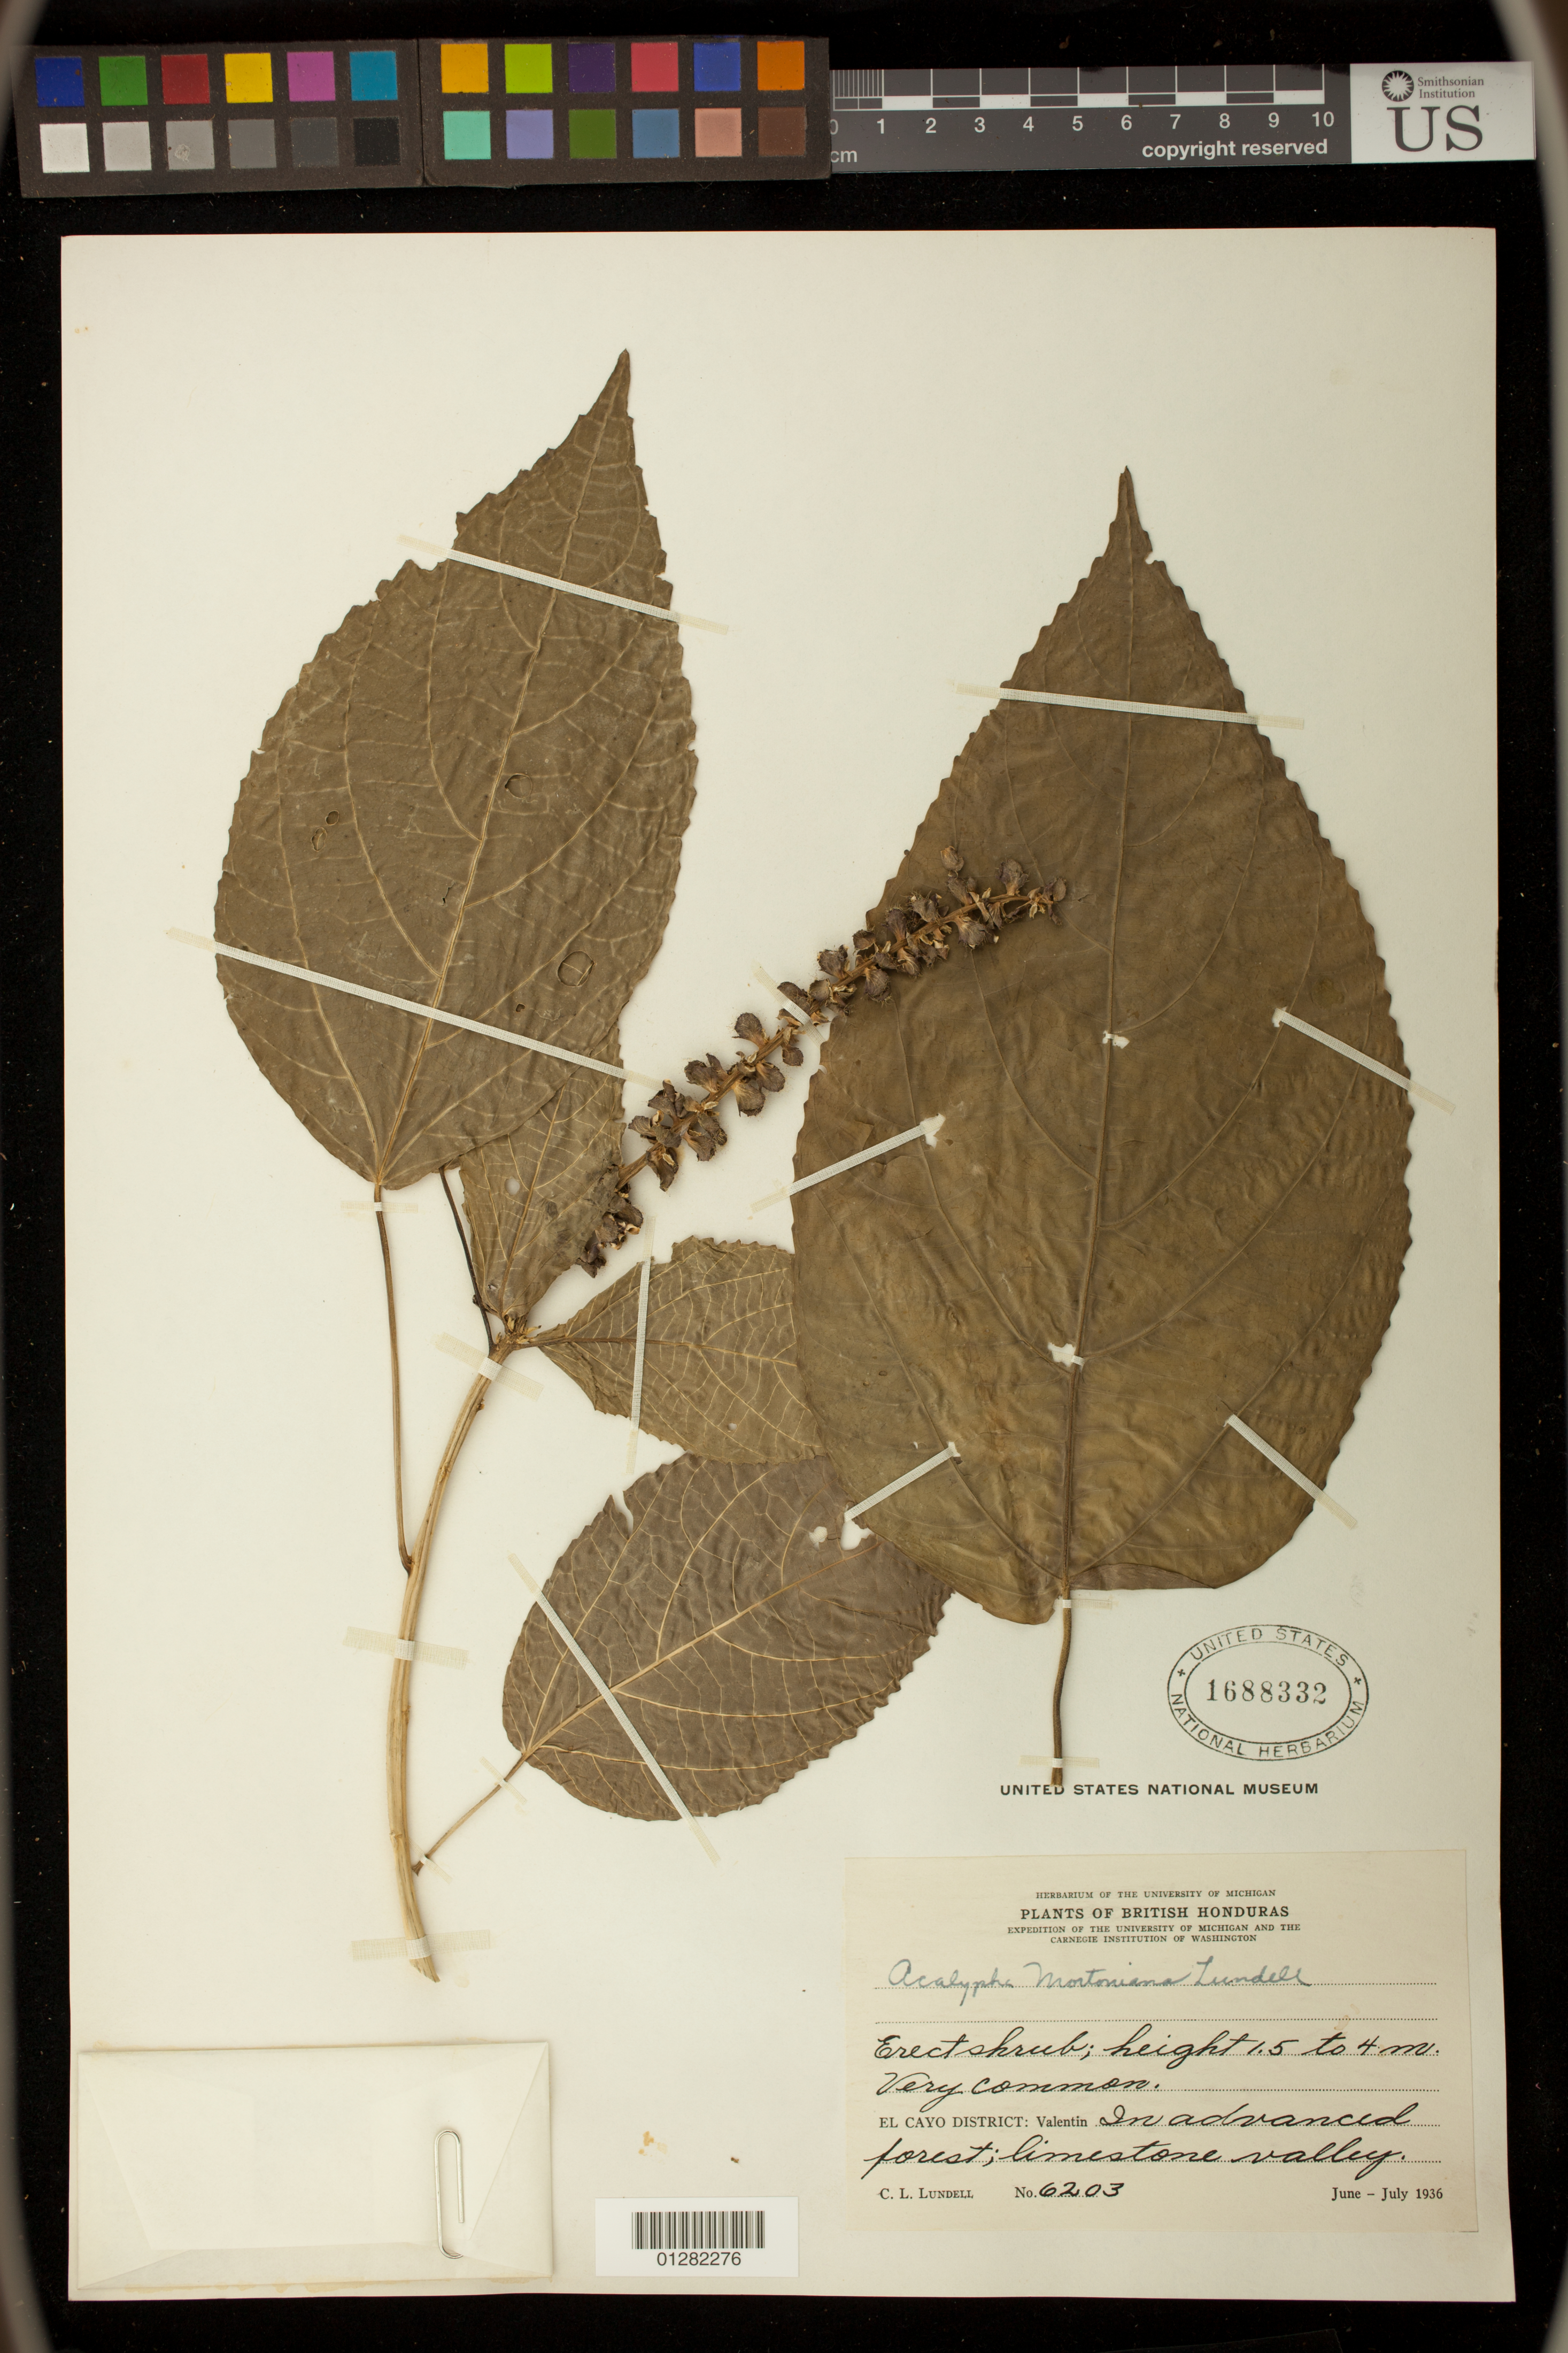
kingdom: Plantae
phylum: Tracheophyta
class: Magnoliopsida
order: Malpighiales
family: Euphorbiaceae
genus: Acalypha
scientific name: Acalypha mortoniana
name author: Lundell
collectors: M. C. Carlson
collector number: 6203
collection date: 1936-06/1936-07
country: Belize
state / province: Cayo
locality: Valentin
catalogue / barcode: US 1688332